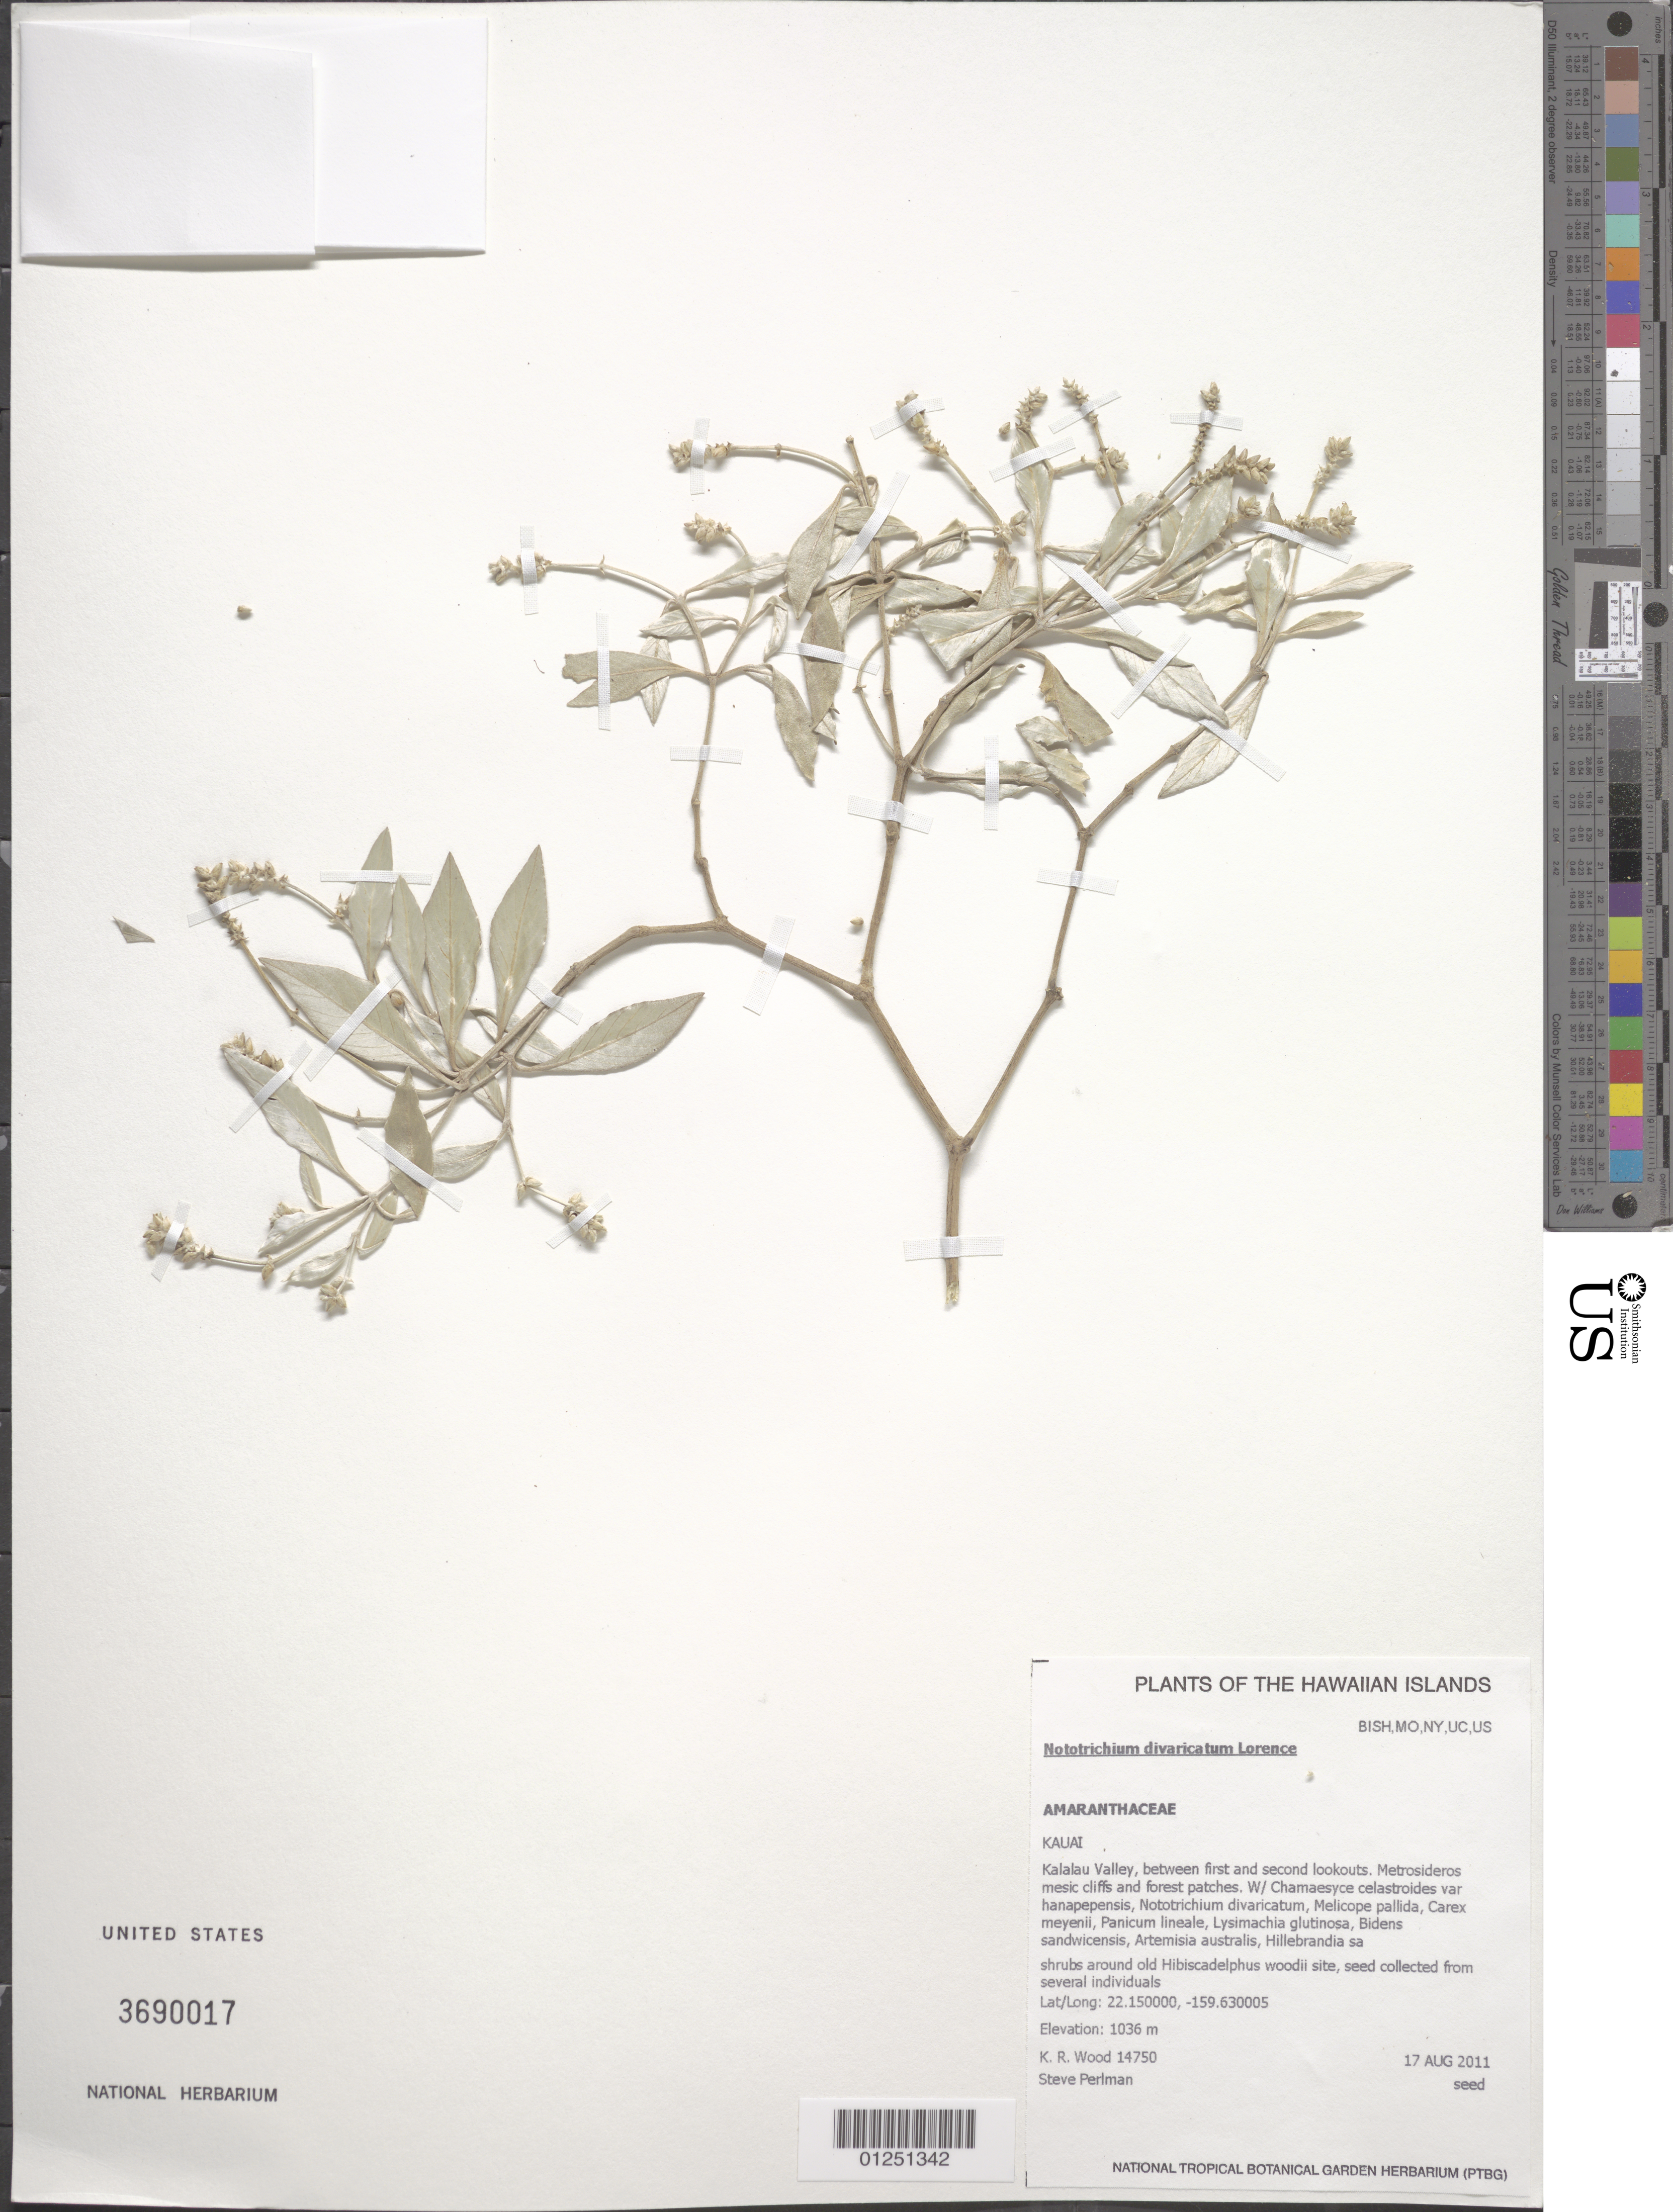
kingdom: Plantae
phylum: Tracheophyta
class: Magnoliopsida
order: Caryophyllales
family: Amaranthaceae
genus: Achyranthes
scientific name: Achyranthes divaricata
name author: (Lorence) Di Vincenzo et al.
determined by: Wagner, W. L., (BOT), Smithsonian Institution - National Museum of Natural History (UNITED STATES)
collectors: K. R. Wood & S. P. Perlman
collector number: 14750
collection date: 2011-08-17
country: United States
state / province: Hawaii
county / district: Kauai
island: Kaua'i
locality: Kalalau Valley, between first and second lookouts.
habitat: Mesic cliffs and forest patches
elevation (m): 1036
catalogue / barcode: US 3690017